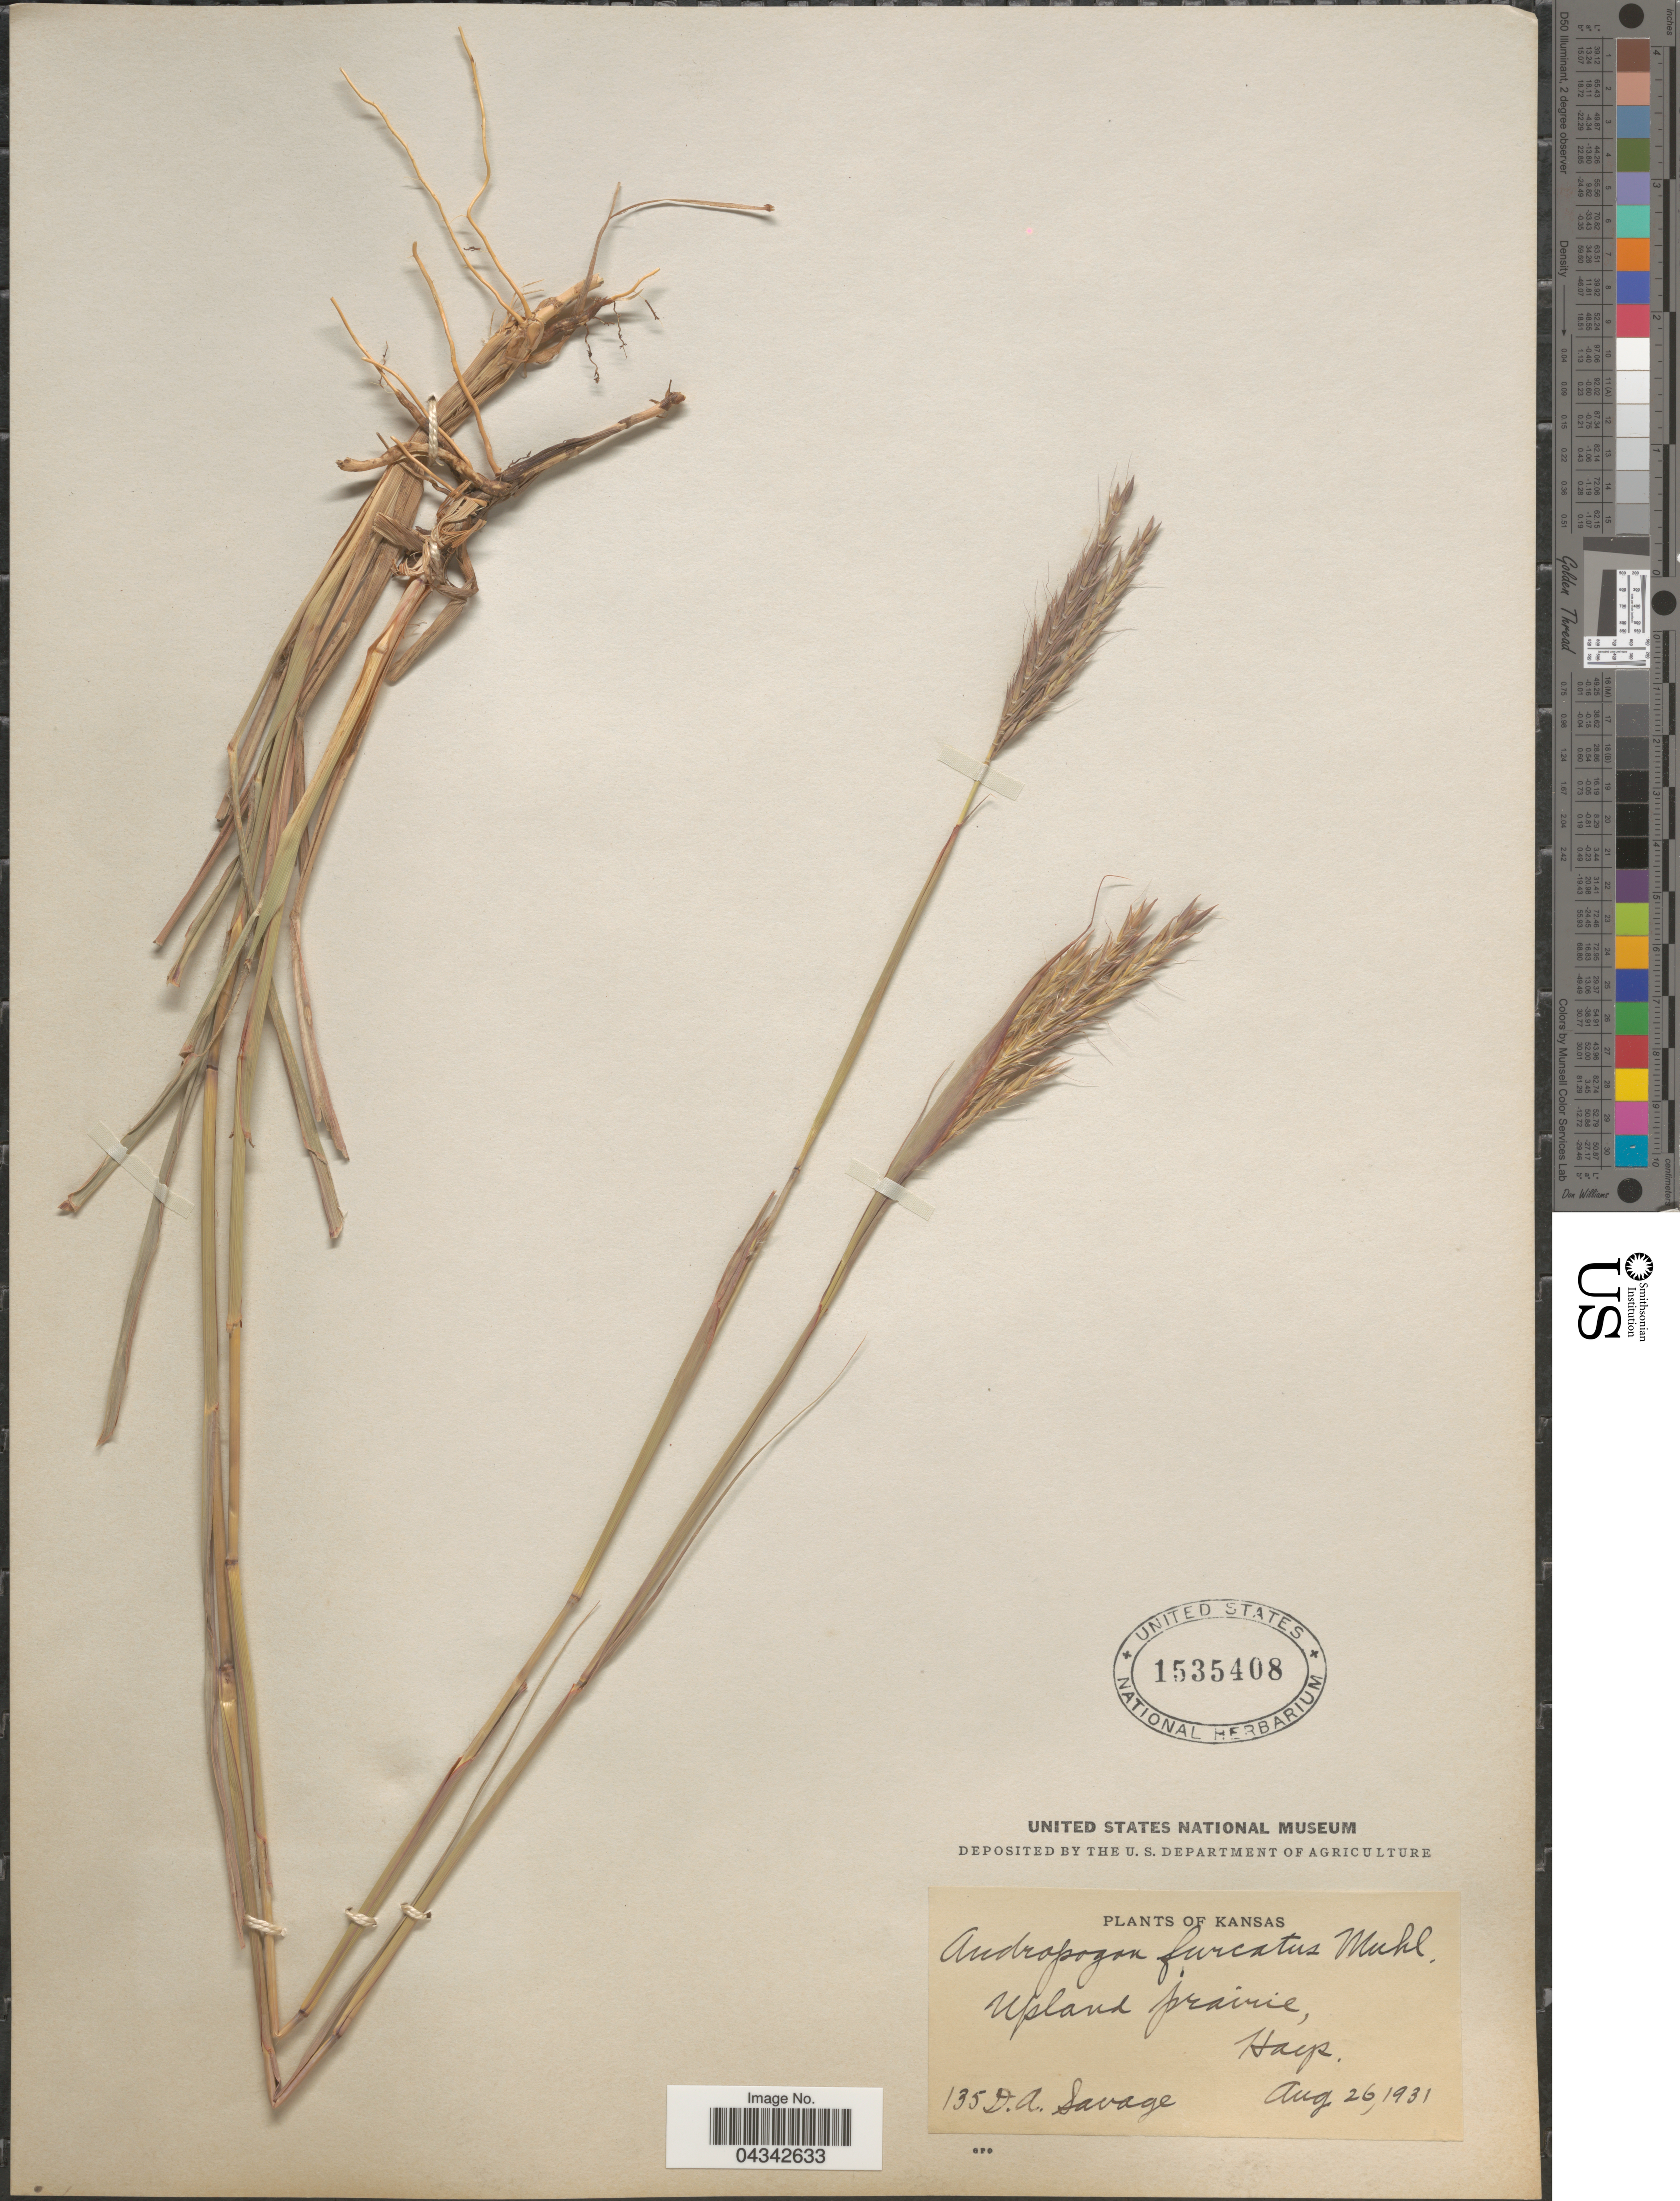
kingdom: Plantae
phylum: Tracheophyta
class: Liliopsida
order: Poales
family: Poaceae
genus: Andropogon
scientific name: Andropogon gerardii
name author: Vitman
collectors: D. Savage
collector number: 135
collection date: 1931-08-26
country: United States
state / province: Kansas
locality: Upland prairie, Hays.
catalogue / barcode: US 1535408